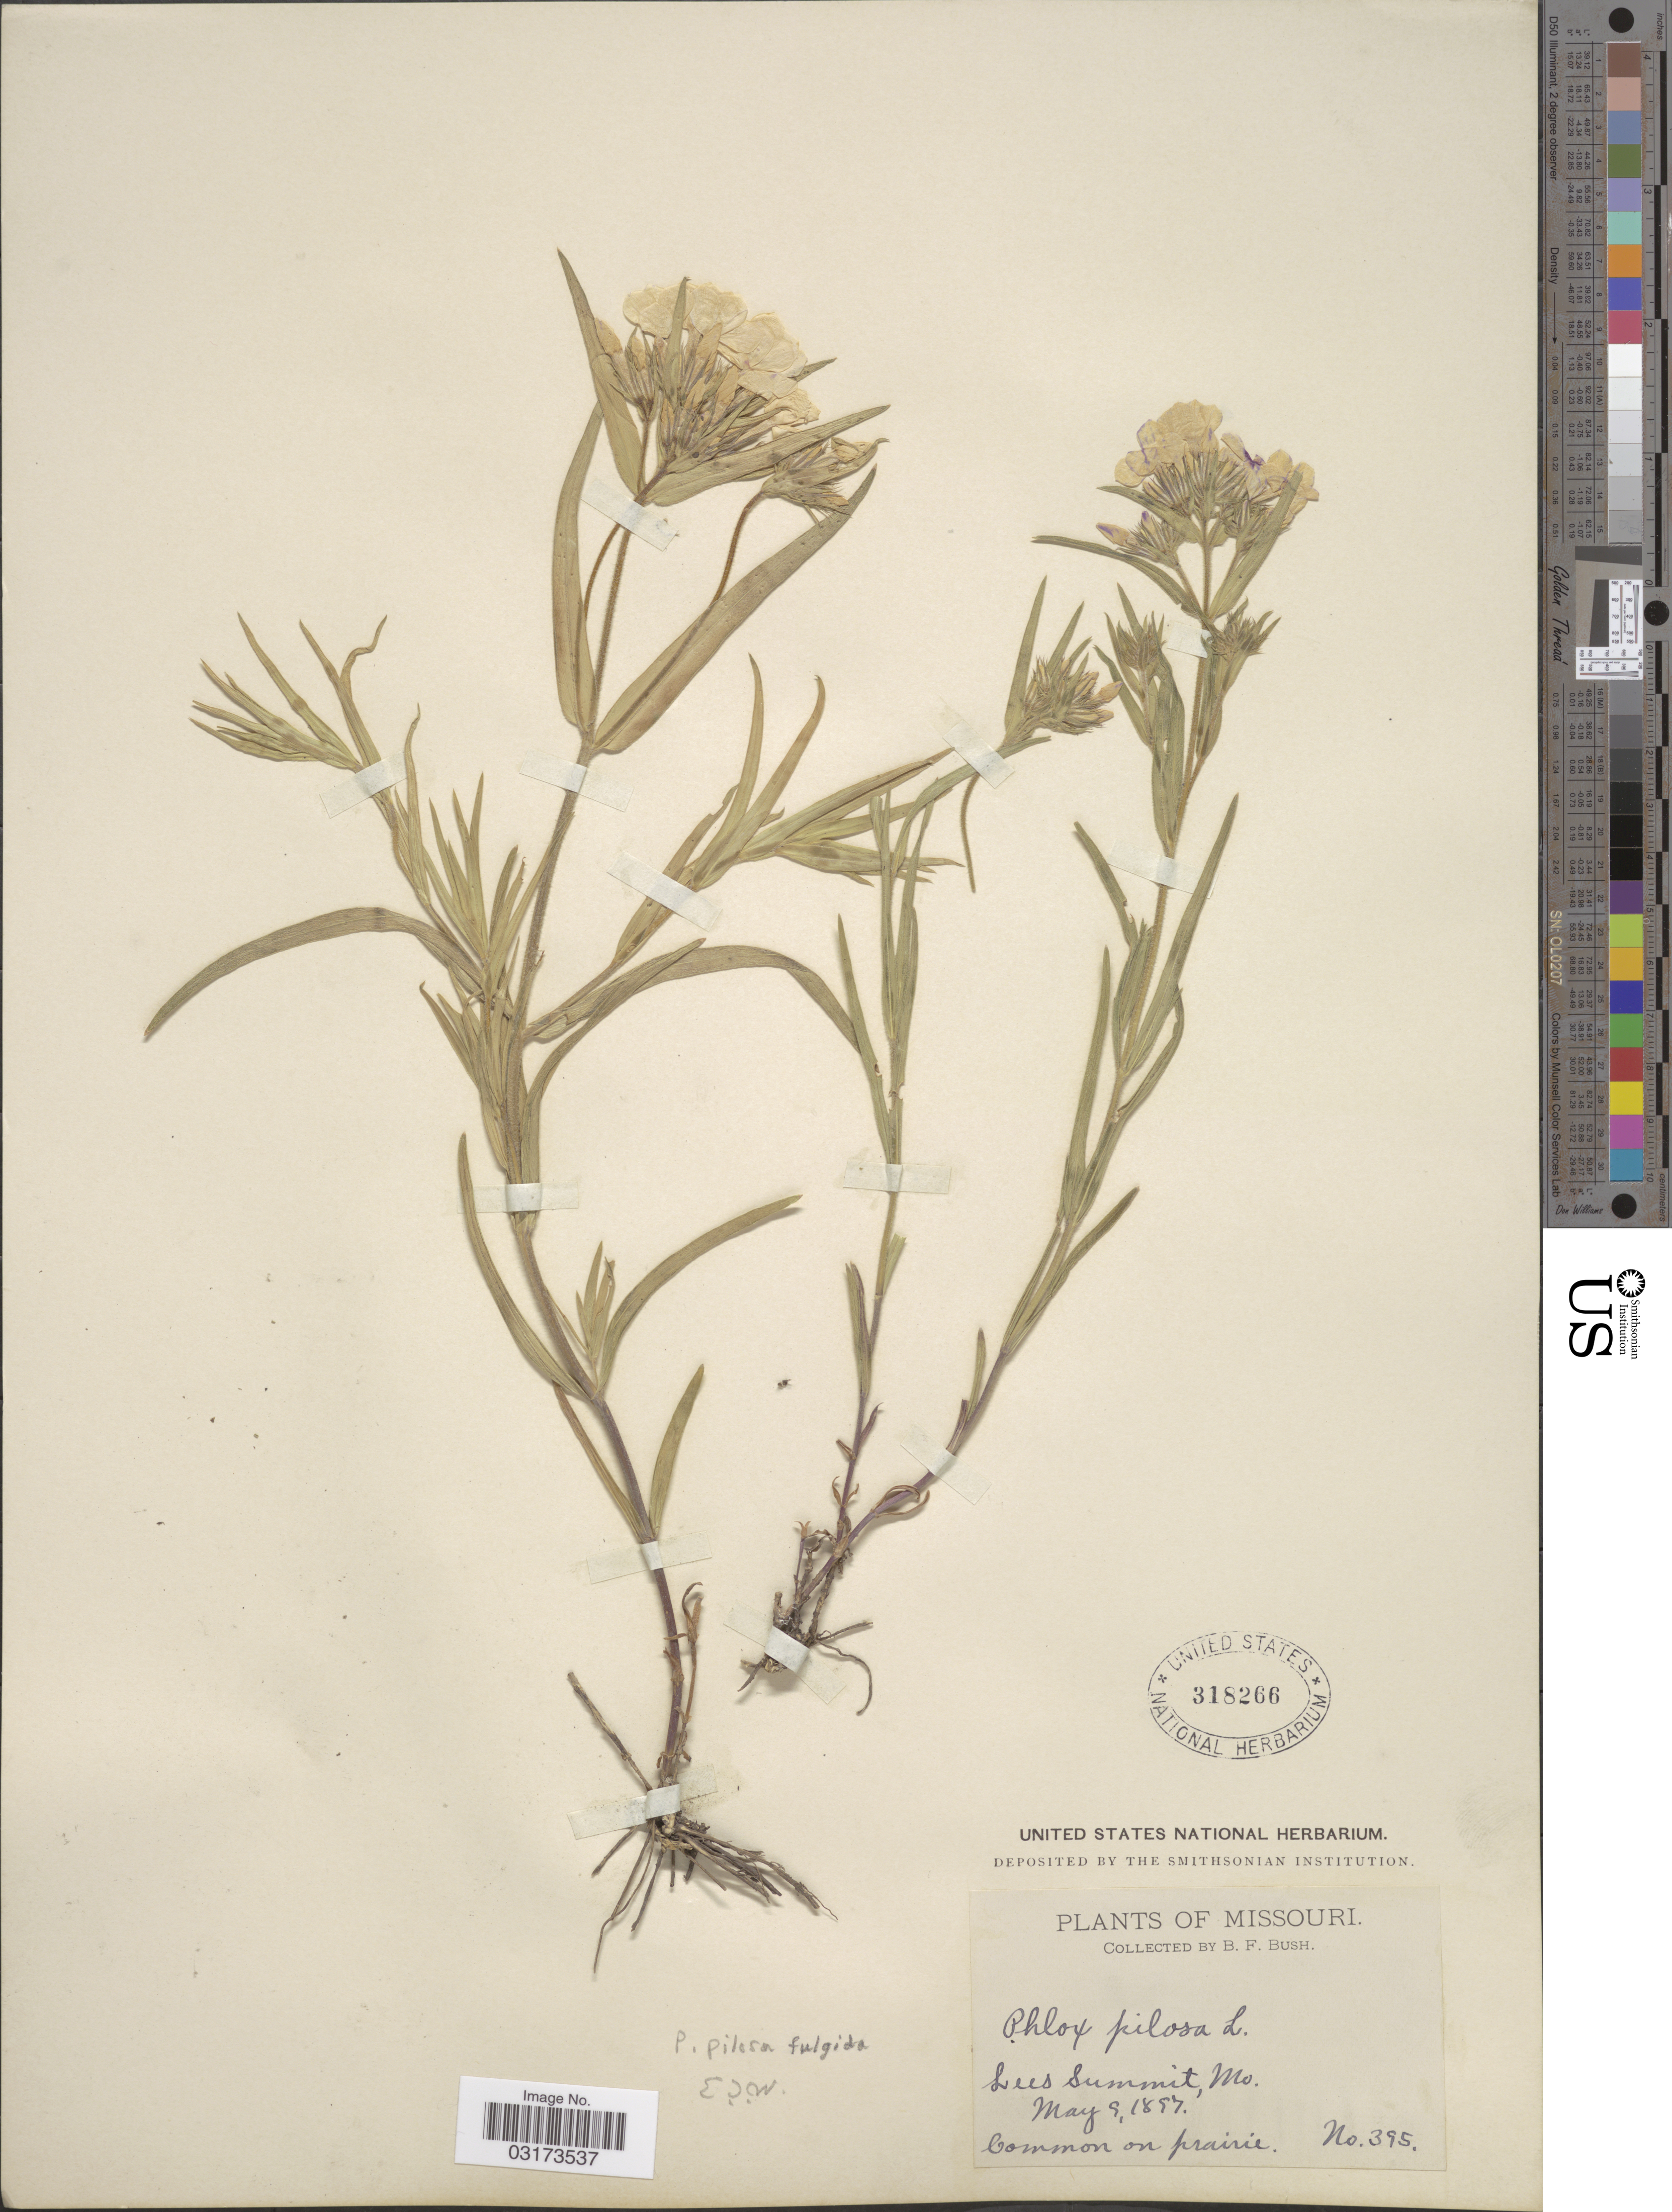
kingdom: Plantae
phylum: Tracheophyta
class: Magnoliopsida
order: Ericales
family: Polemoniaceae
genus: Phlox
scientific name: Phlox pilosa subsp. fulgida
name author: (Wherry) Wherry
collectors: B. F. Bush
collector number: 395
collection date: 1897-05-09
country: United States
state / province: Missouri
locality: Lees Summit.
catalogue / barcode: US 318266